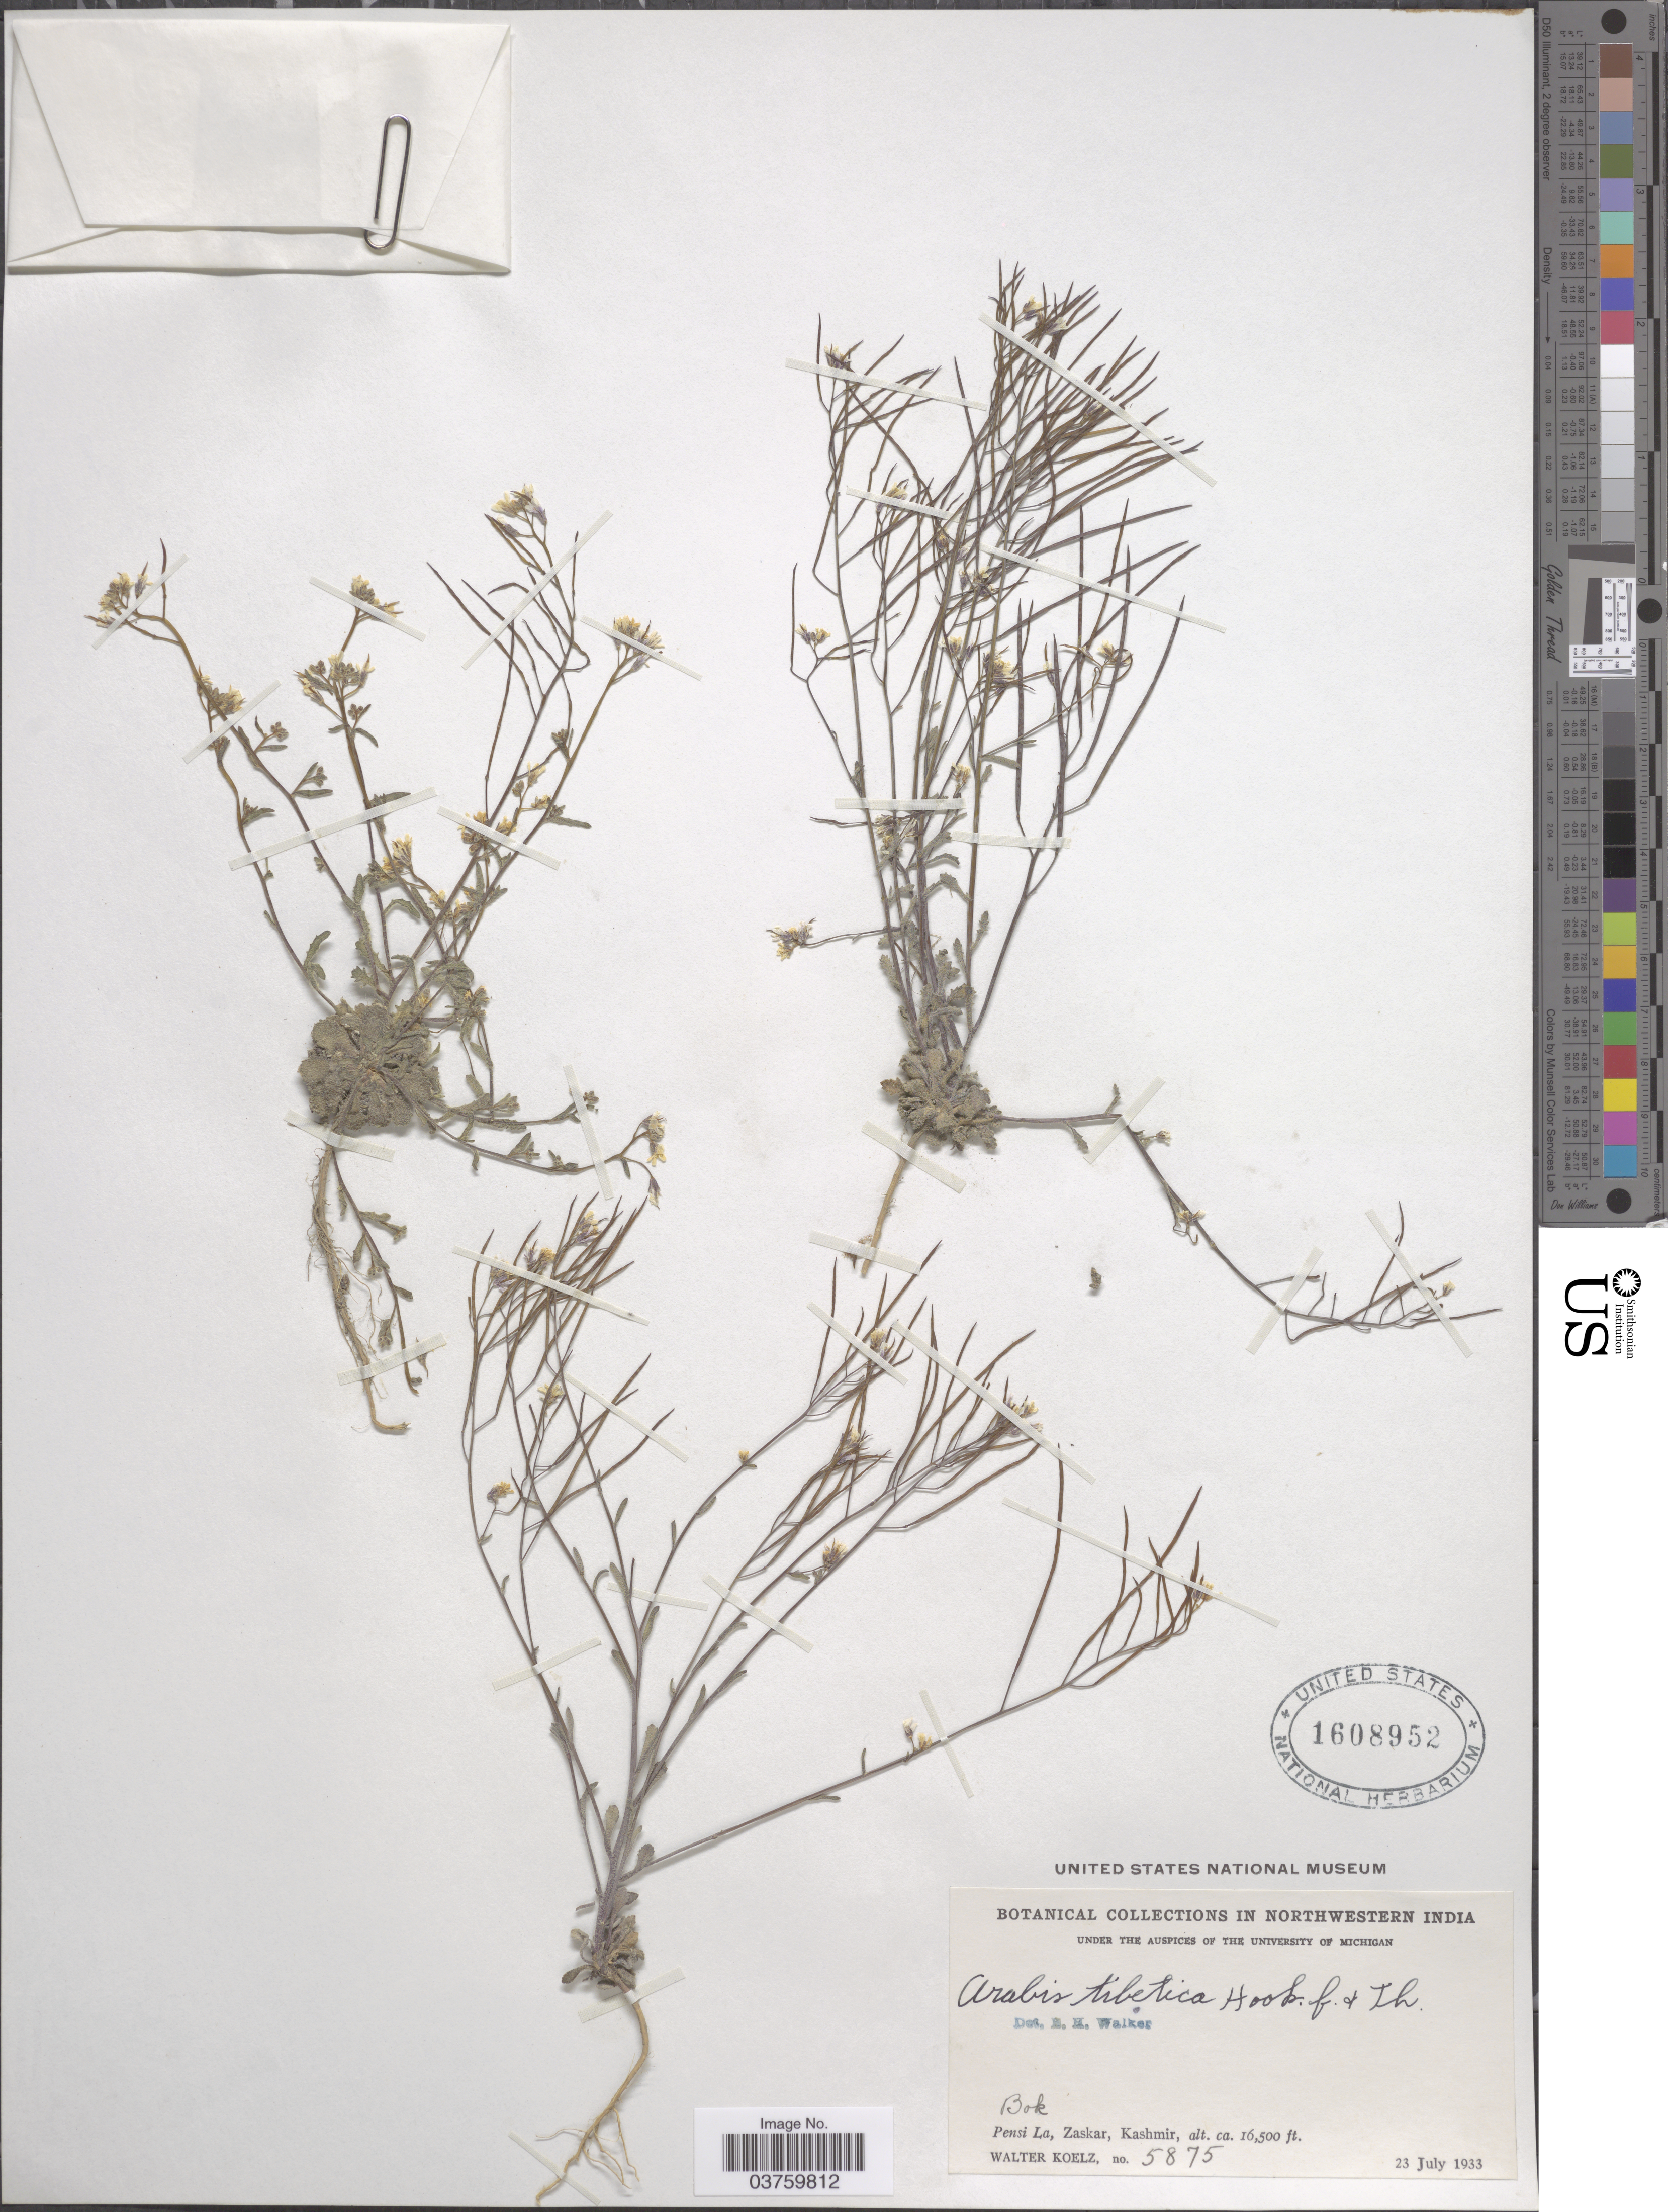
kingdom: Plantae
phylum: Tracheophyta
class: Magnoliopsida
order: Brassicales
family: Brassicaceae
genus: Arabis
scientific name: Arabis tibetica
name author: Hook. f. & Thomson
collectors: W. N. Koelz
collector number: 5875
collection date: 1933-07-23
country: India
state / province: Jammu and Kashmir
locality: Northwestern India. Bok. Pensi La, Zaskar, Kashmir.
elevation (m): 5029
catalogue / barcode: US 1608952